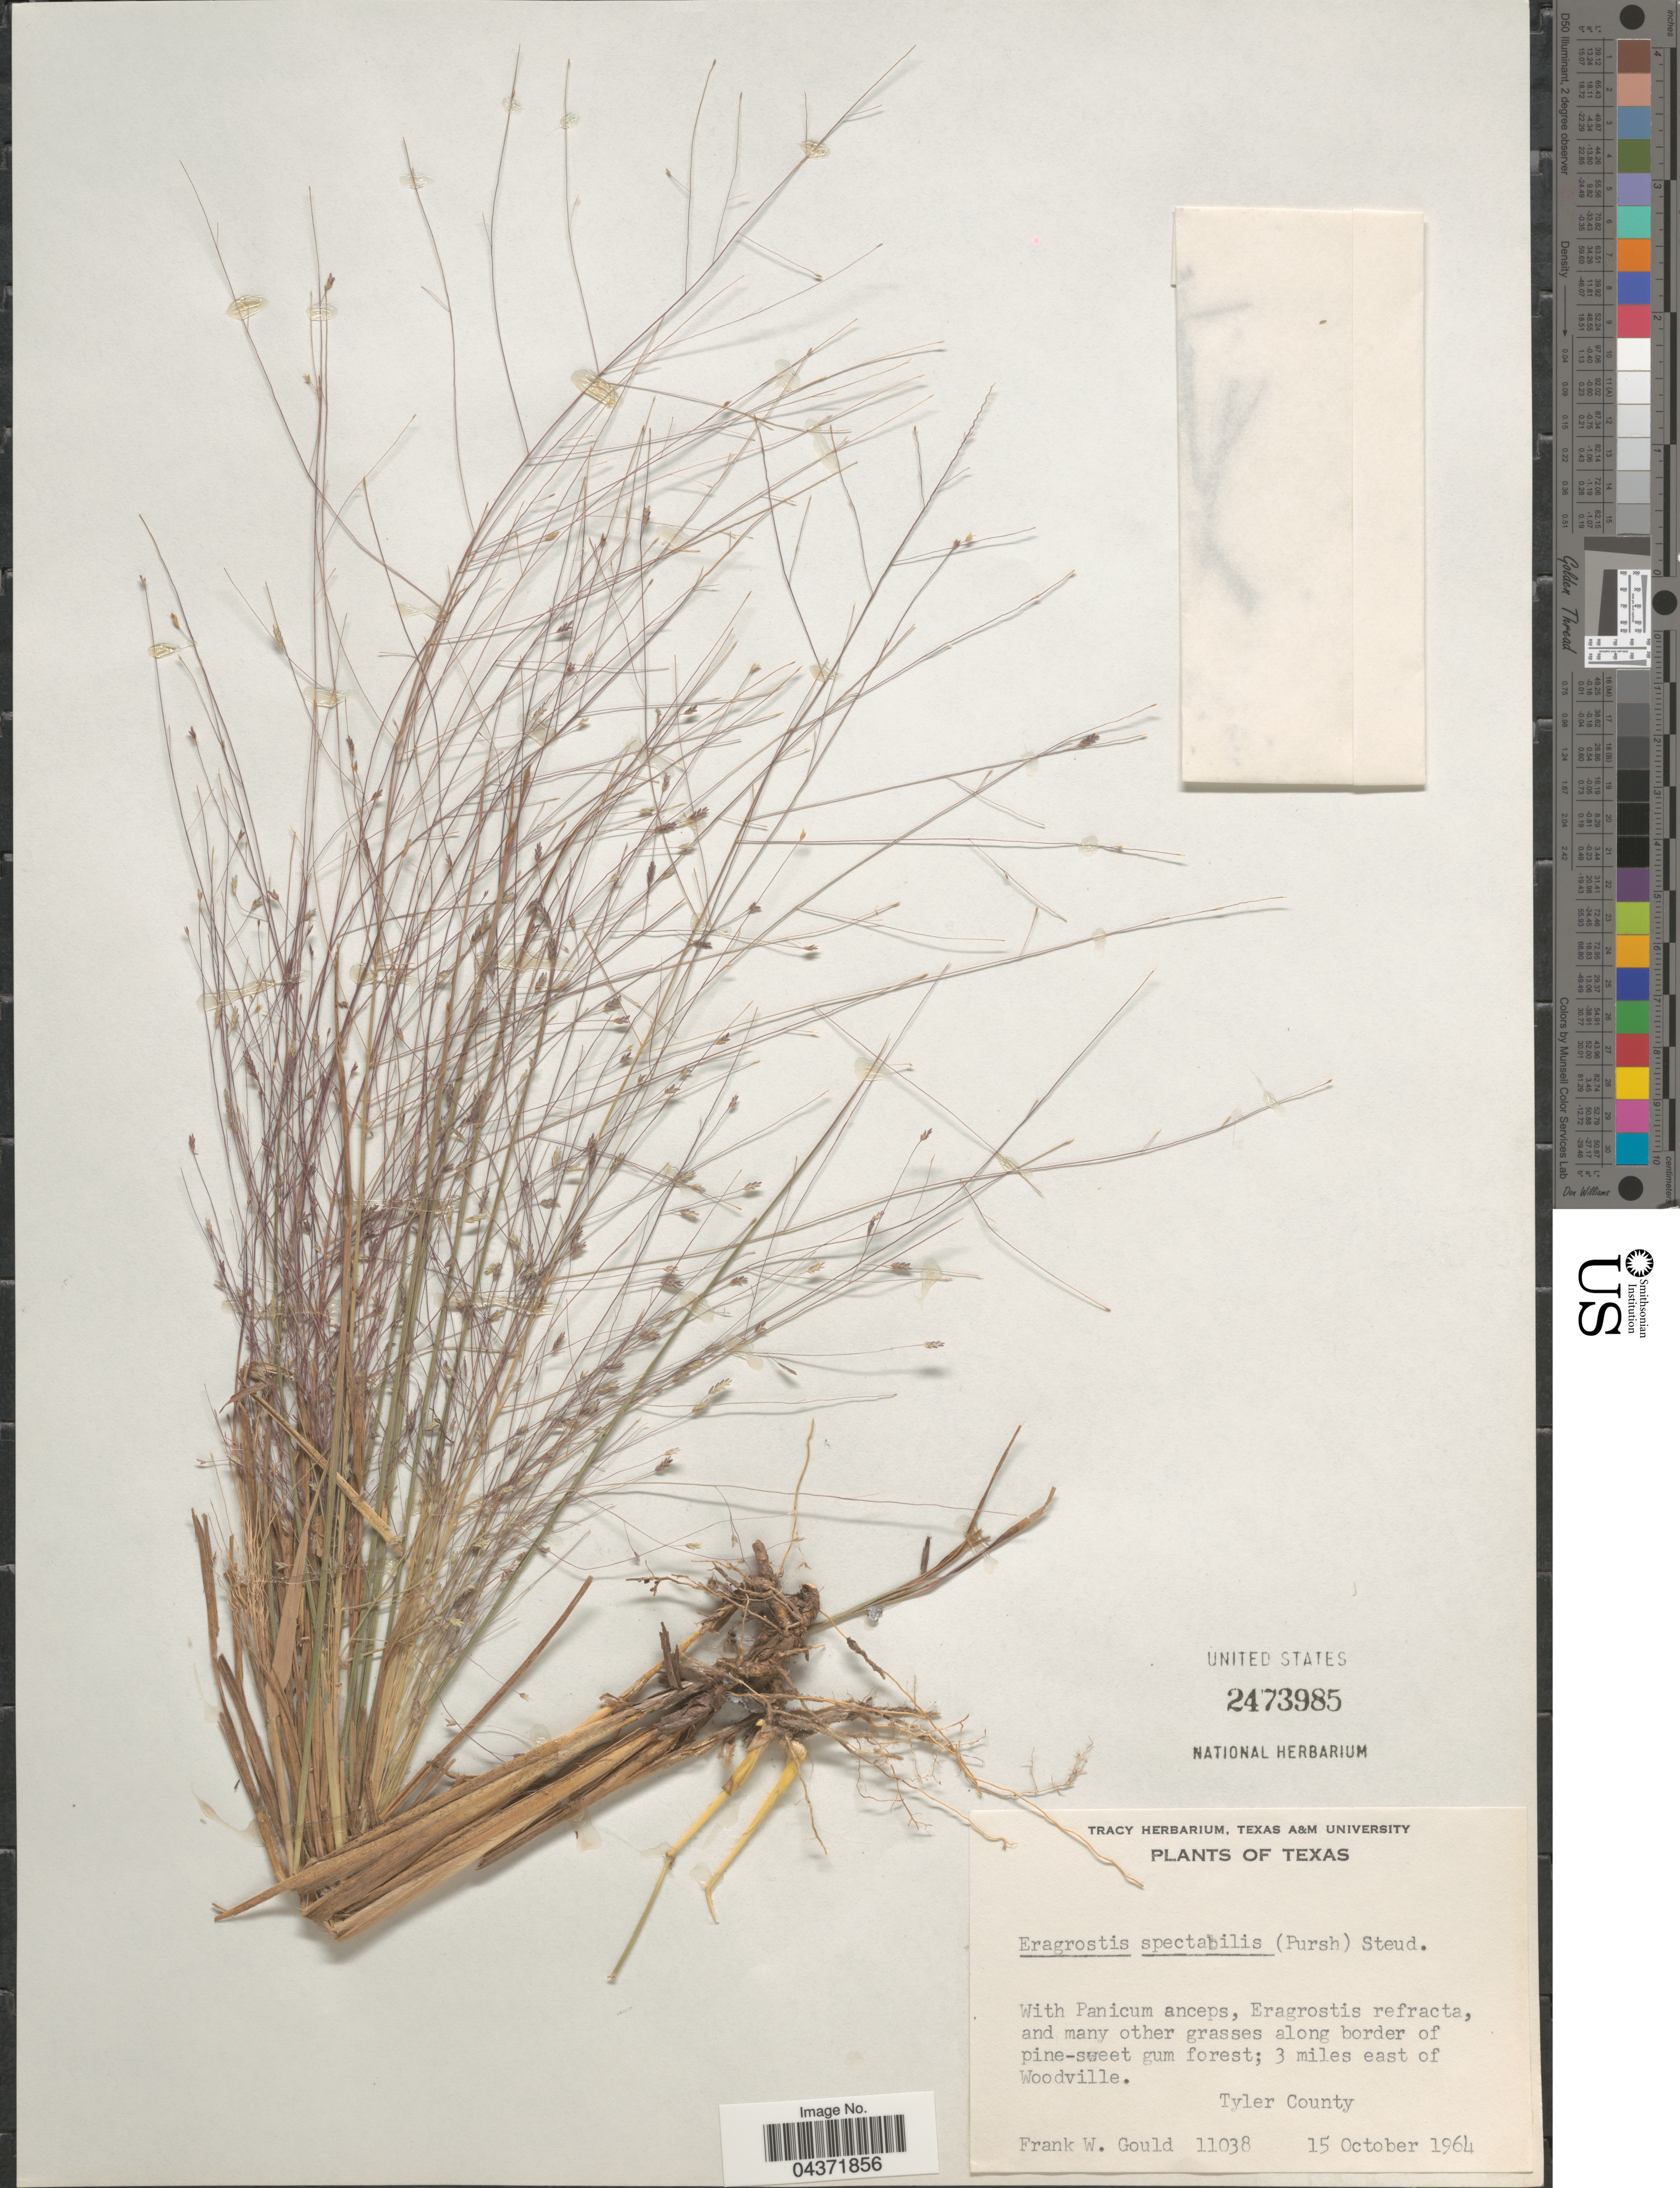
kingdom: Plantae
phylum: Tracheophyta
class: Liliopsida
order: Poales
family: Poaceae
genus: Eragrostis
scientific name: Eragrostis spectabilis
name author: (Pursh) Steud.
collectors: F. W. Gould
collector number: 11038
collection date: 1964-10-15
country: United States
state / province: Texas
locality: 3 miles east of Woodville. Tyler County.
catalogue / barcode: US 2473985